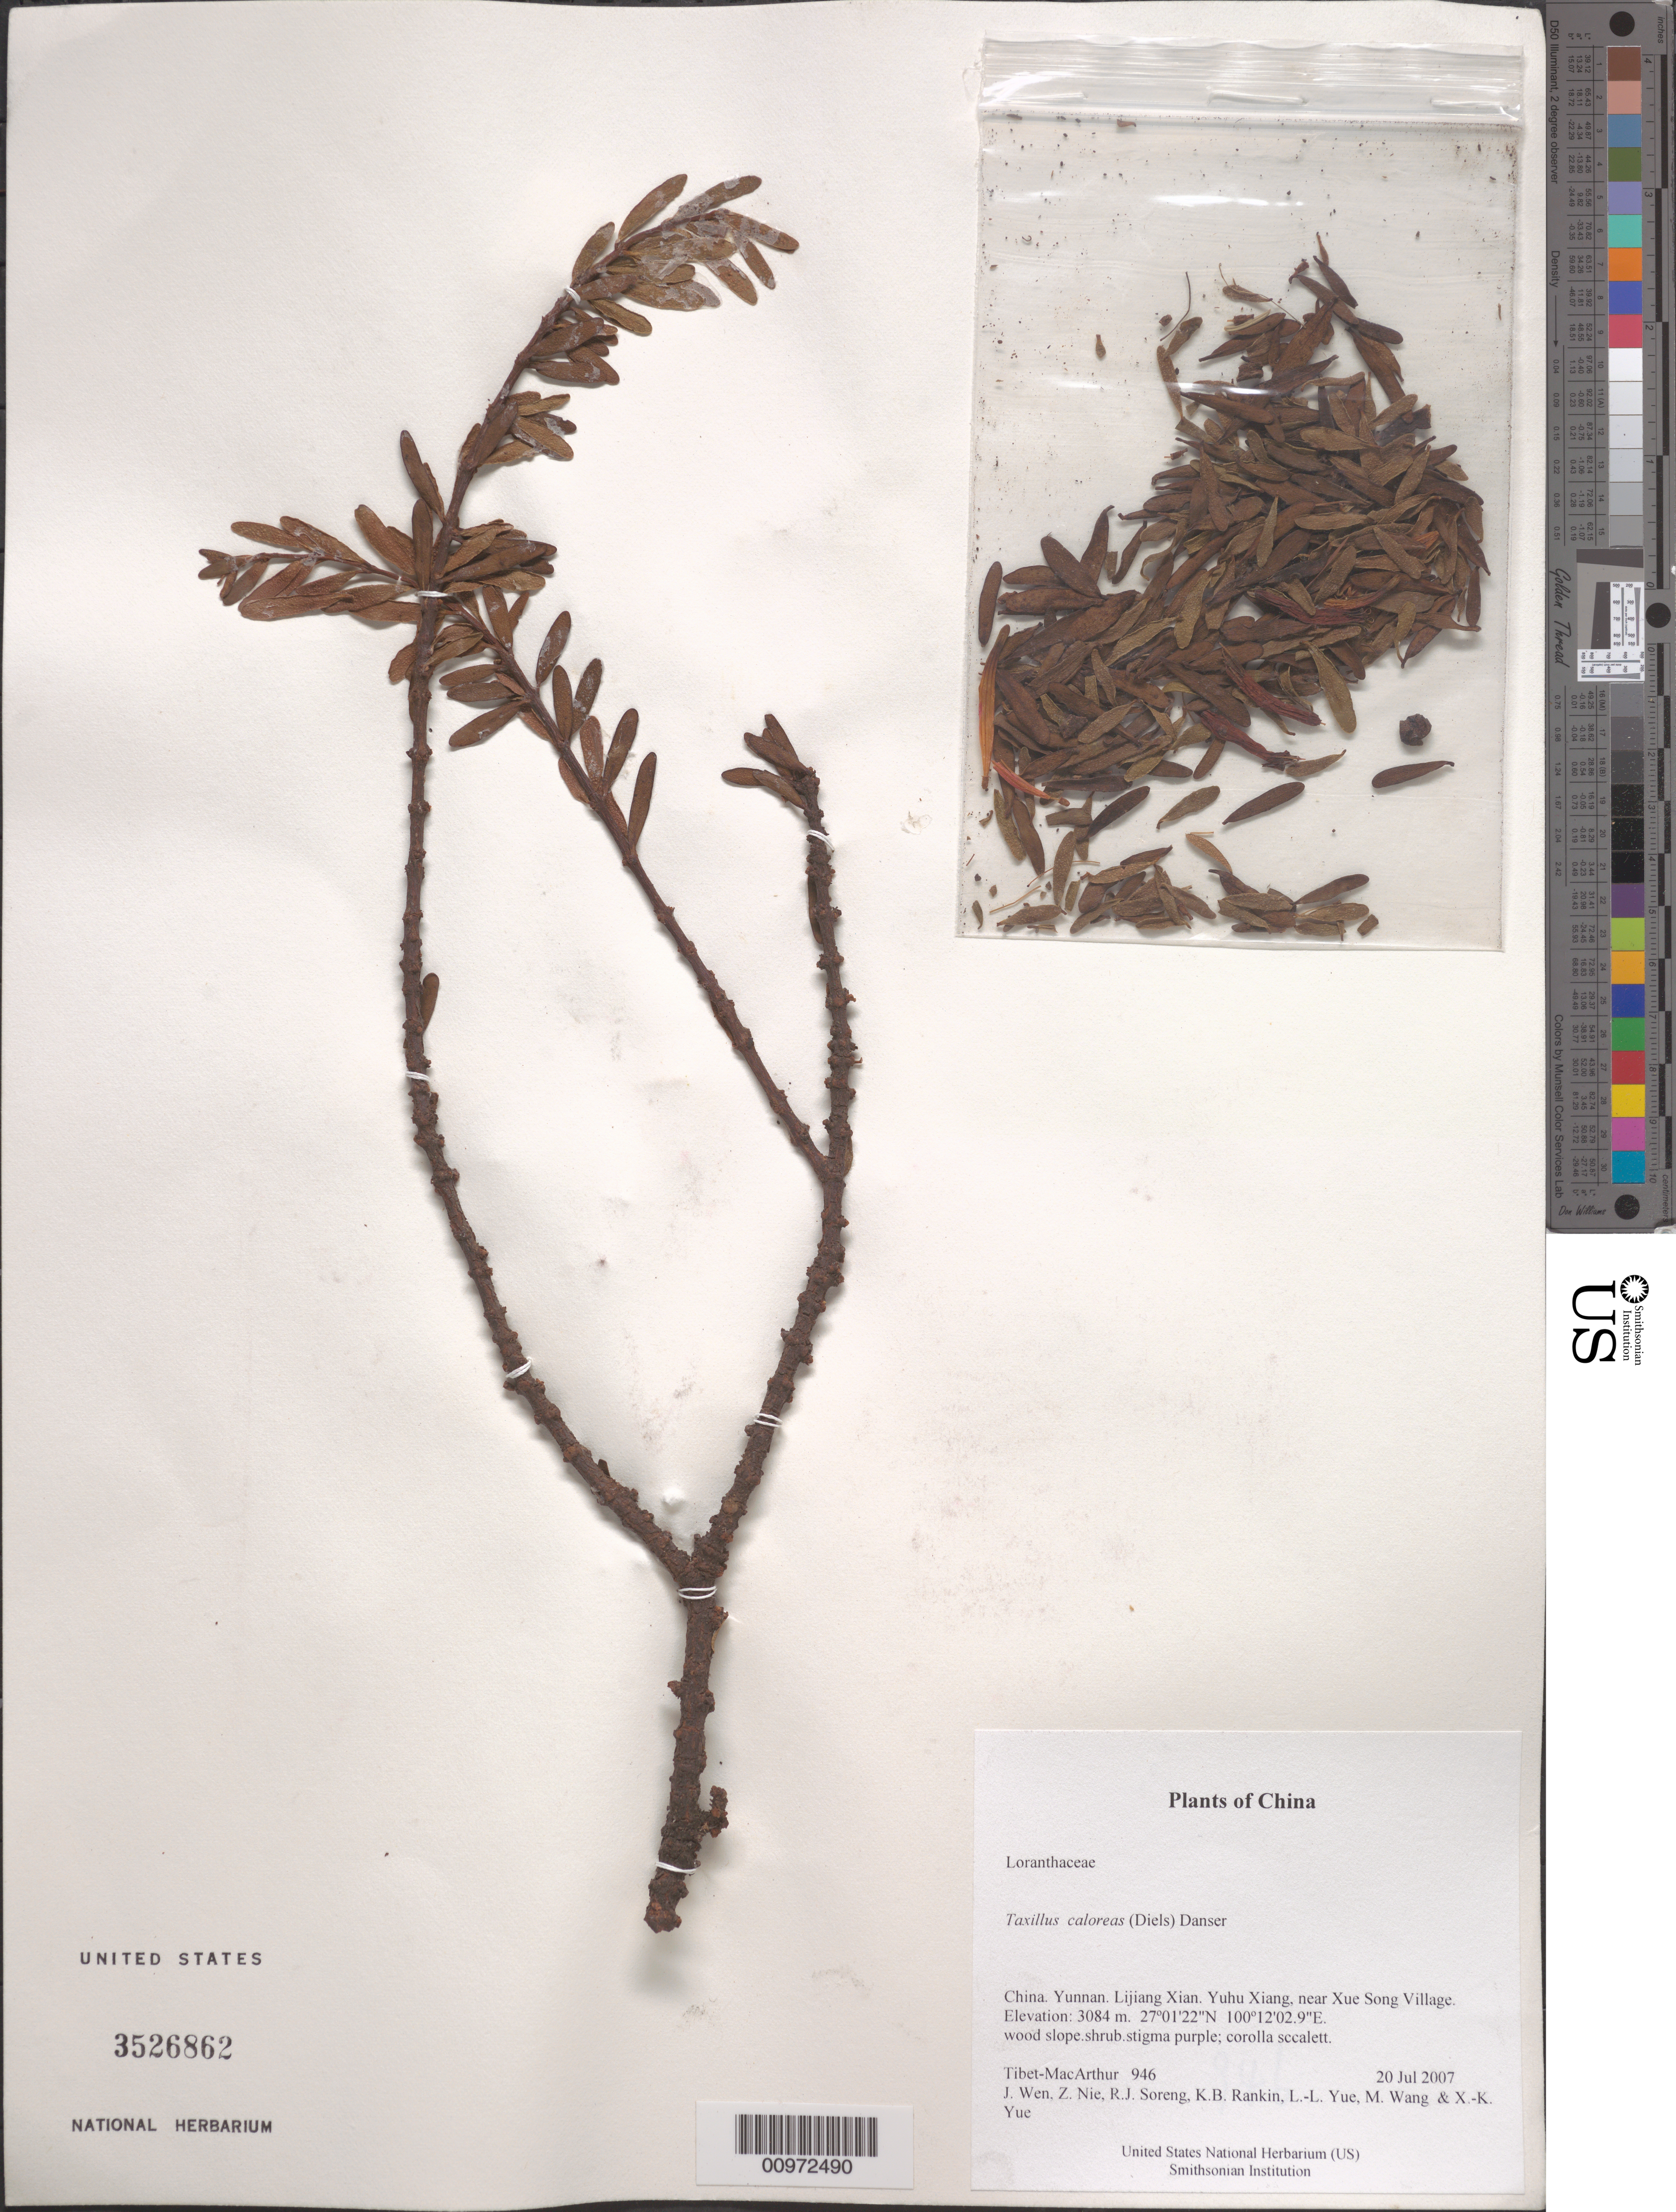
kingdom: Plantae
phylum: Tracheophyta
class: Magnoliopsida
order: Santalales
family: Loranthaceae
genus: Taxillus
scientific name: Taxillus caloreas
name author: (Diels) Danser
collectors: Tibet-MacArthur, J. Wen, Z. Nie, R. J. Soreng, K. Rankin, L. Yue, M. Wang & X. Yue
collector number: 946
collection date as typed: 20 Jul 2007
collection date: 2007-07-20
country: China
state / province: Yunnan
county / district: Lijiang Xian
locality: Yuhu Xiang, near Xue Song Village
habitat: wood slope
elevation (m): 3084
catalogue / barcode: US 3526862